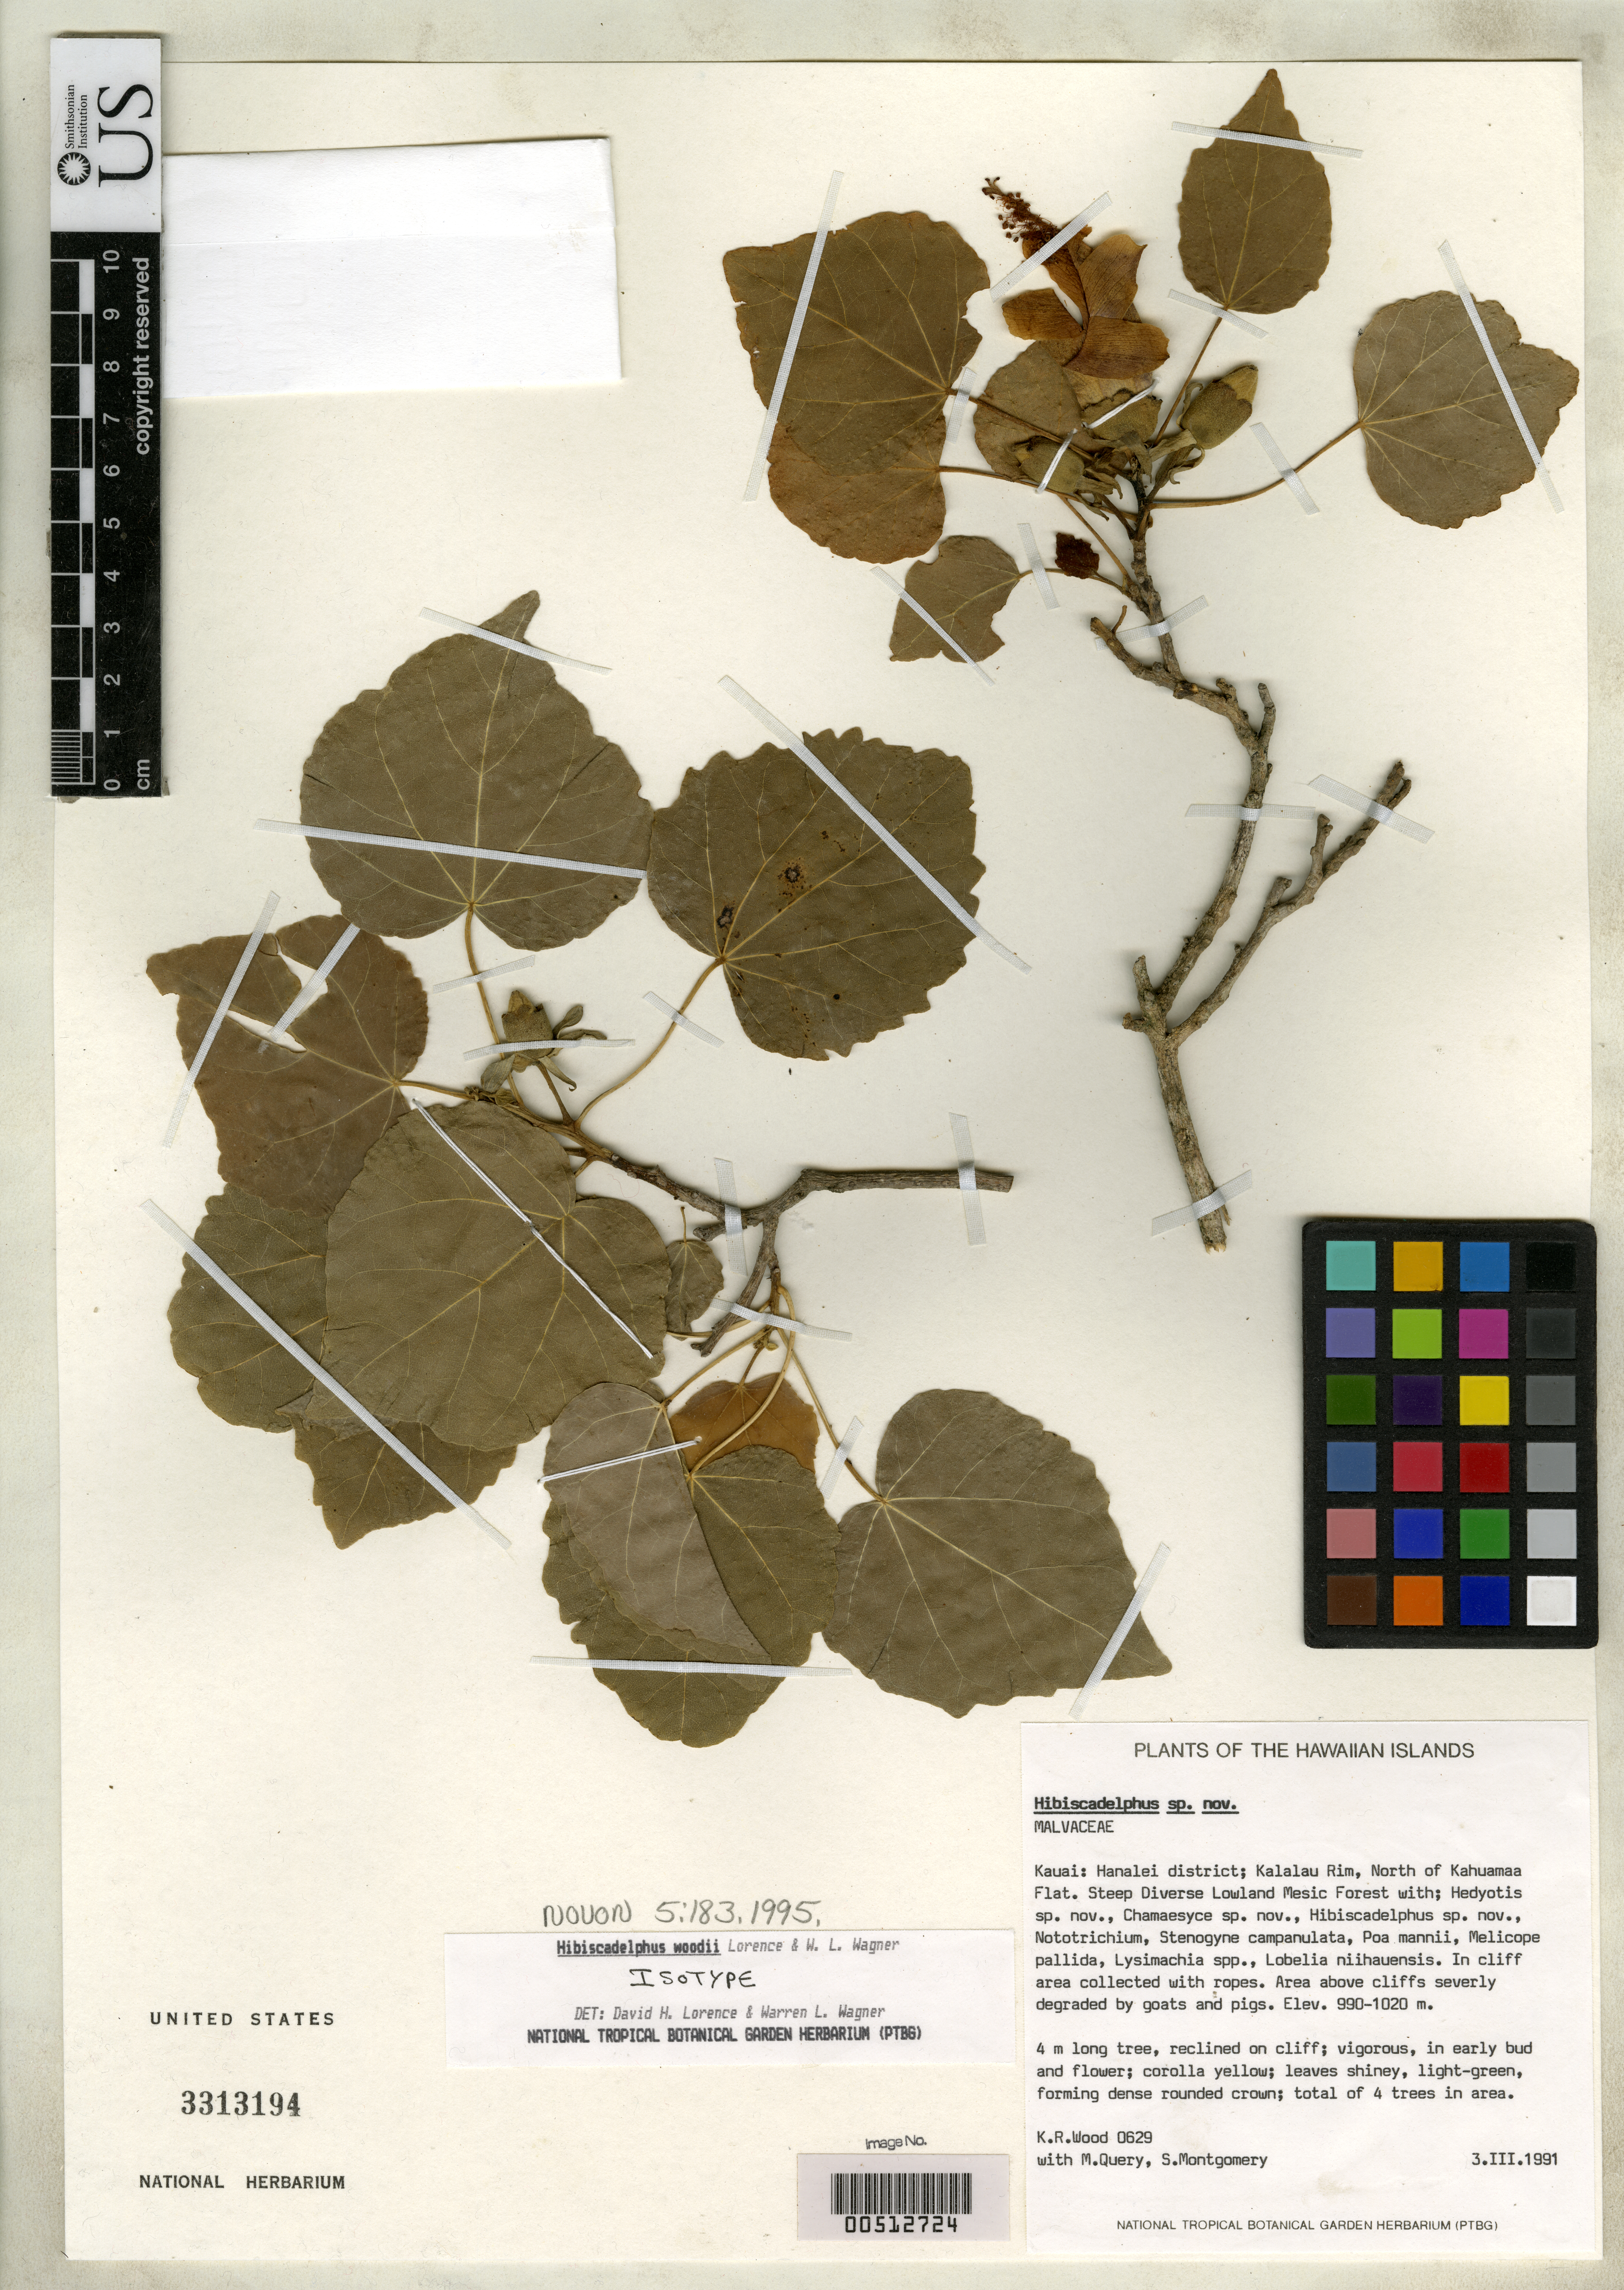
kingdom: Plantae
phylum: Tracheophyta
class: Magnoliopsida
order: Malvales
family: Malvaceae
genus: Hibiscadelphus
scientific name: Hibiscadelphus woodii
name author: Lorence & W.L. Wagner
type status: Isotype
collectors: K. R. Wood, M. Query & S. Montgomery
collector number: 629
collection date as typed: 03 Mar 1991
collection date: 1991-03-03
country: United States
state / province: Hawaii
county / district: Kauai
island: Kaua'i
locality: Hanalei Dist., Kalalaurim, n of Kahuamaa Flat.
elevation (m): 990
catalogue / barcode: US 3313194